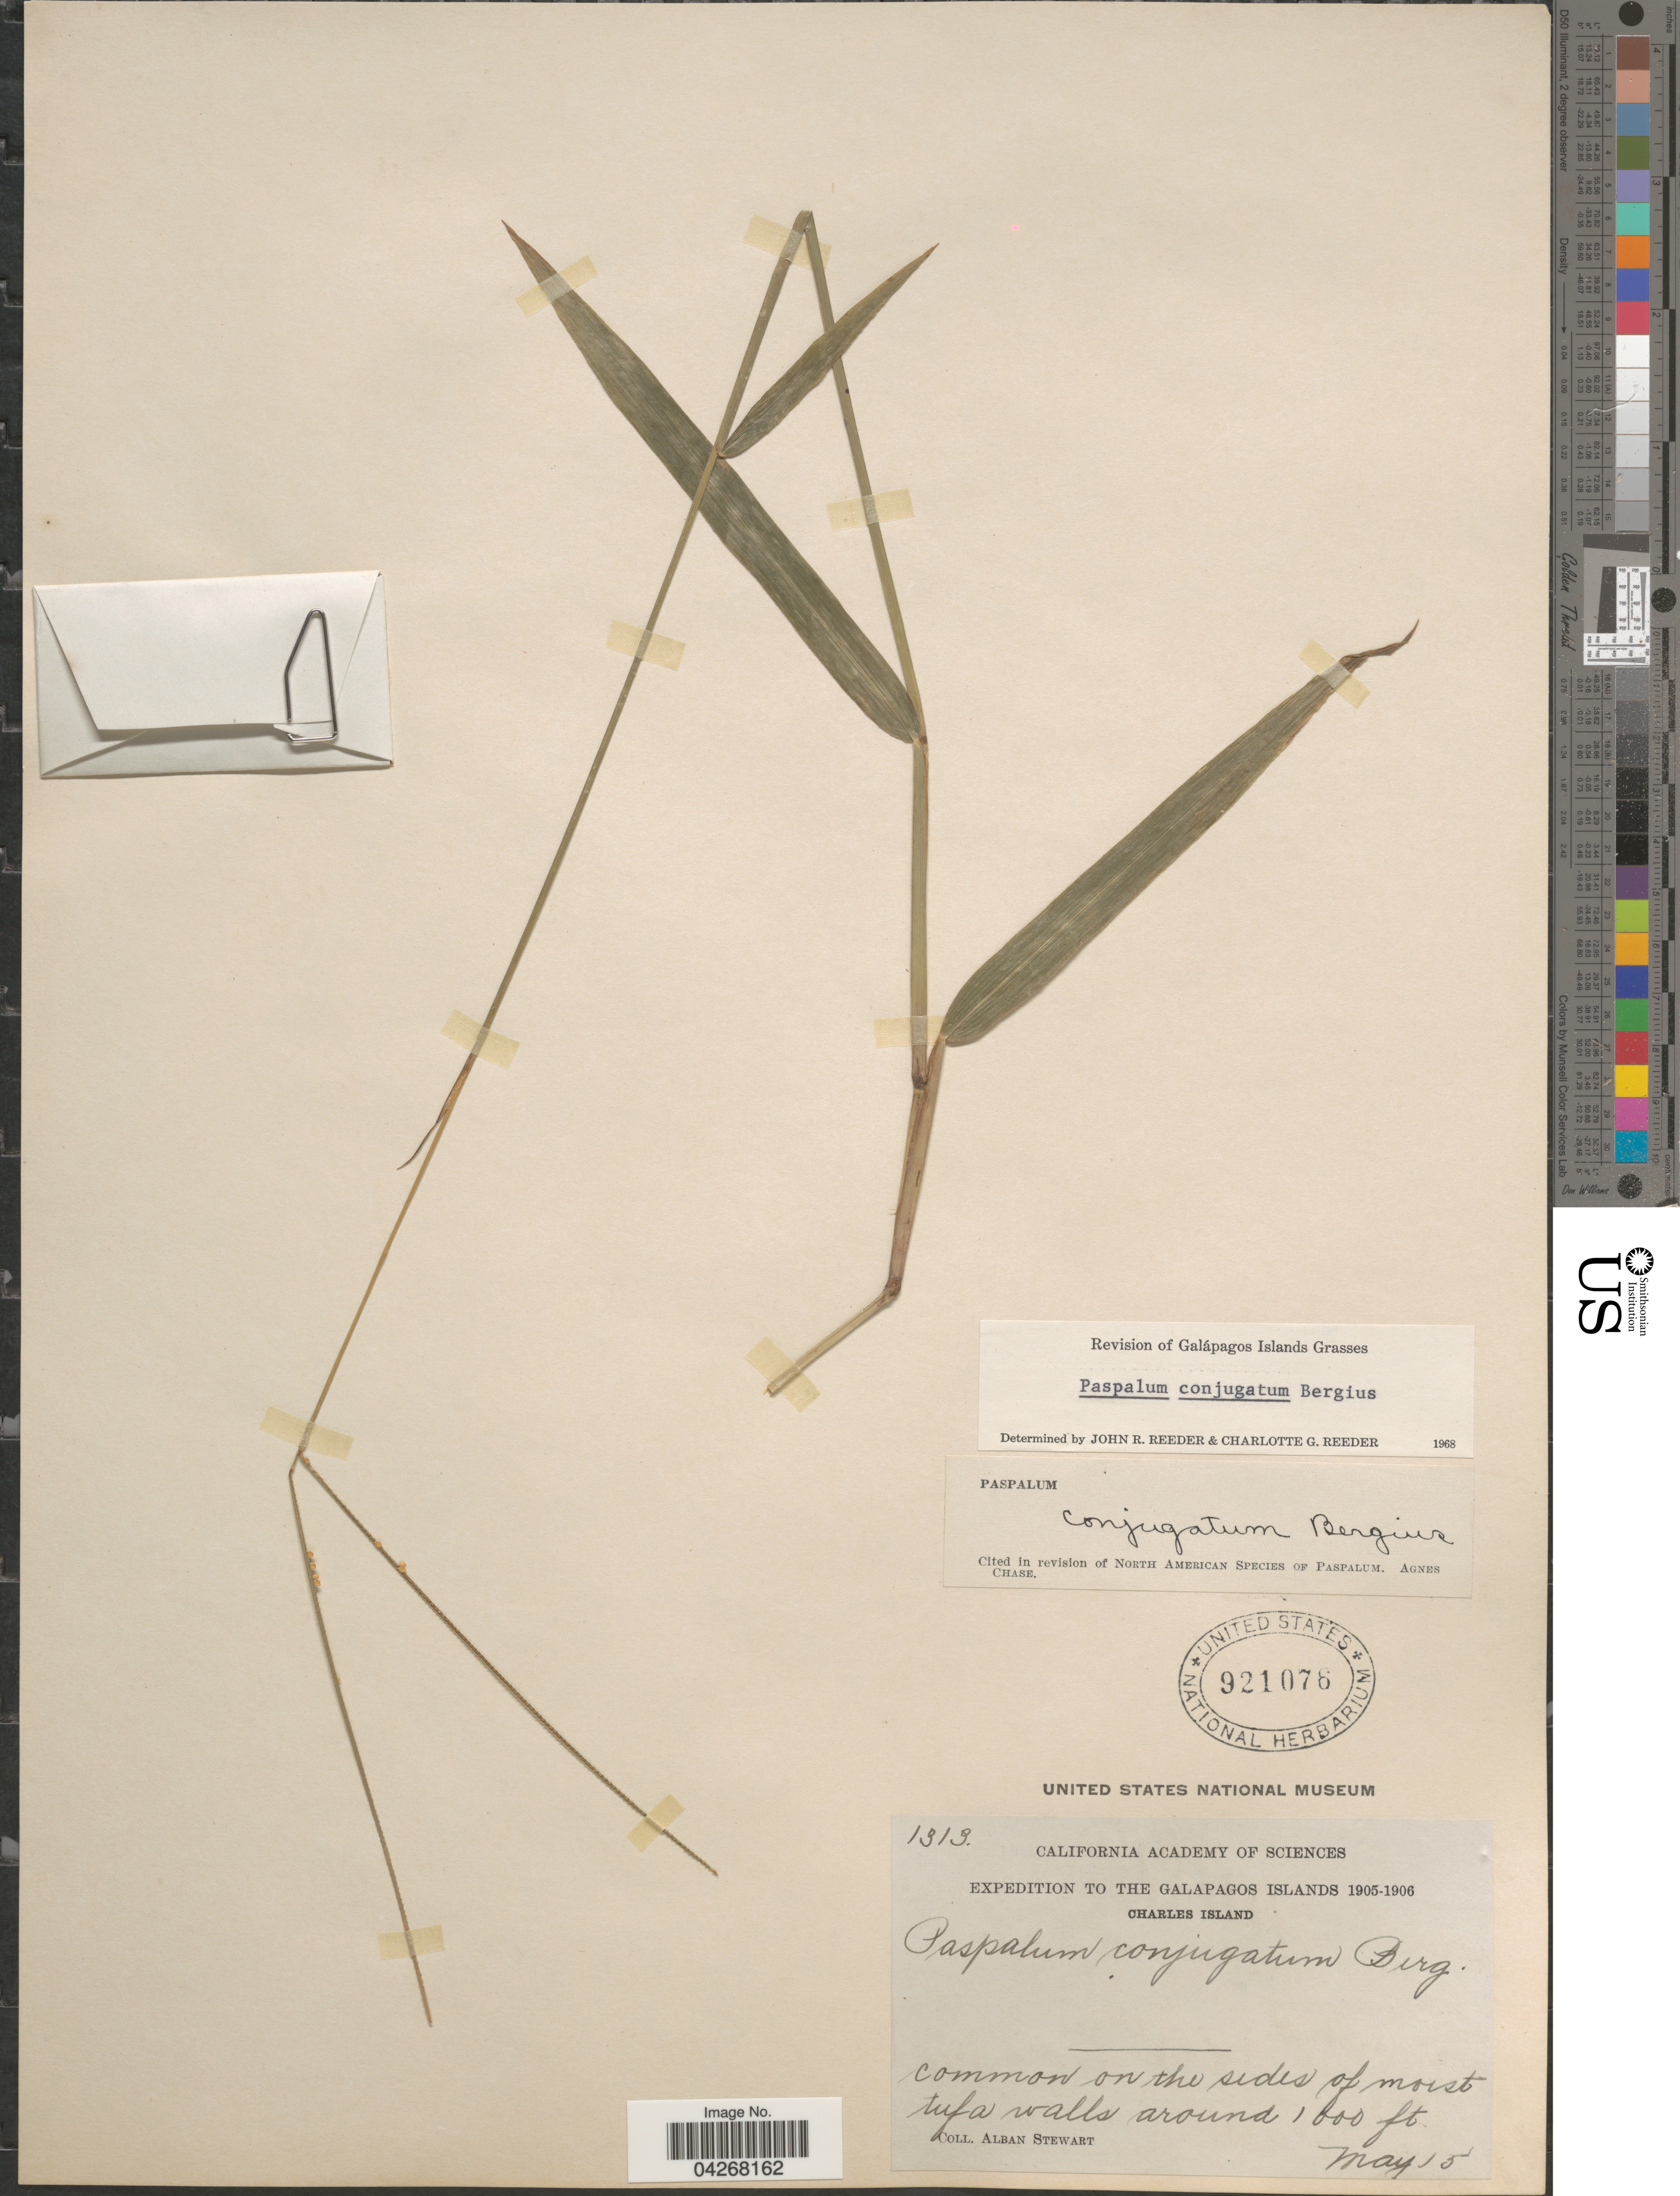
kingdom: Plantae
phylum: Tracheophyta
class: Liliopsida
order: Poales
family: Poaceae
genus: Paspalum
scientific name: Paspalum conjugatum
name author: P.J. Bergius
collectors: A. Stewart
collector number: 1313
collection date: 1905-05-15/1906-05-15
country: Ecuador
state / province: Colón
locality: Expedition of the Galapagos Islands 1905-1906. Charles Island.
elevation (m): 305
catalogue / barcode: US 921076